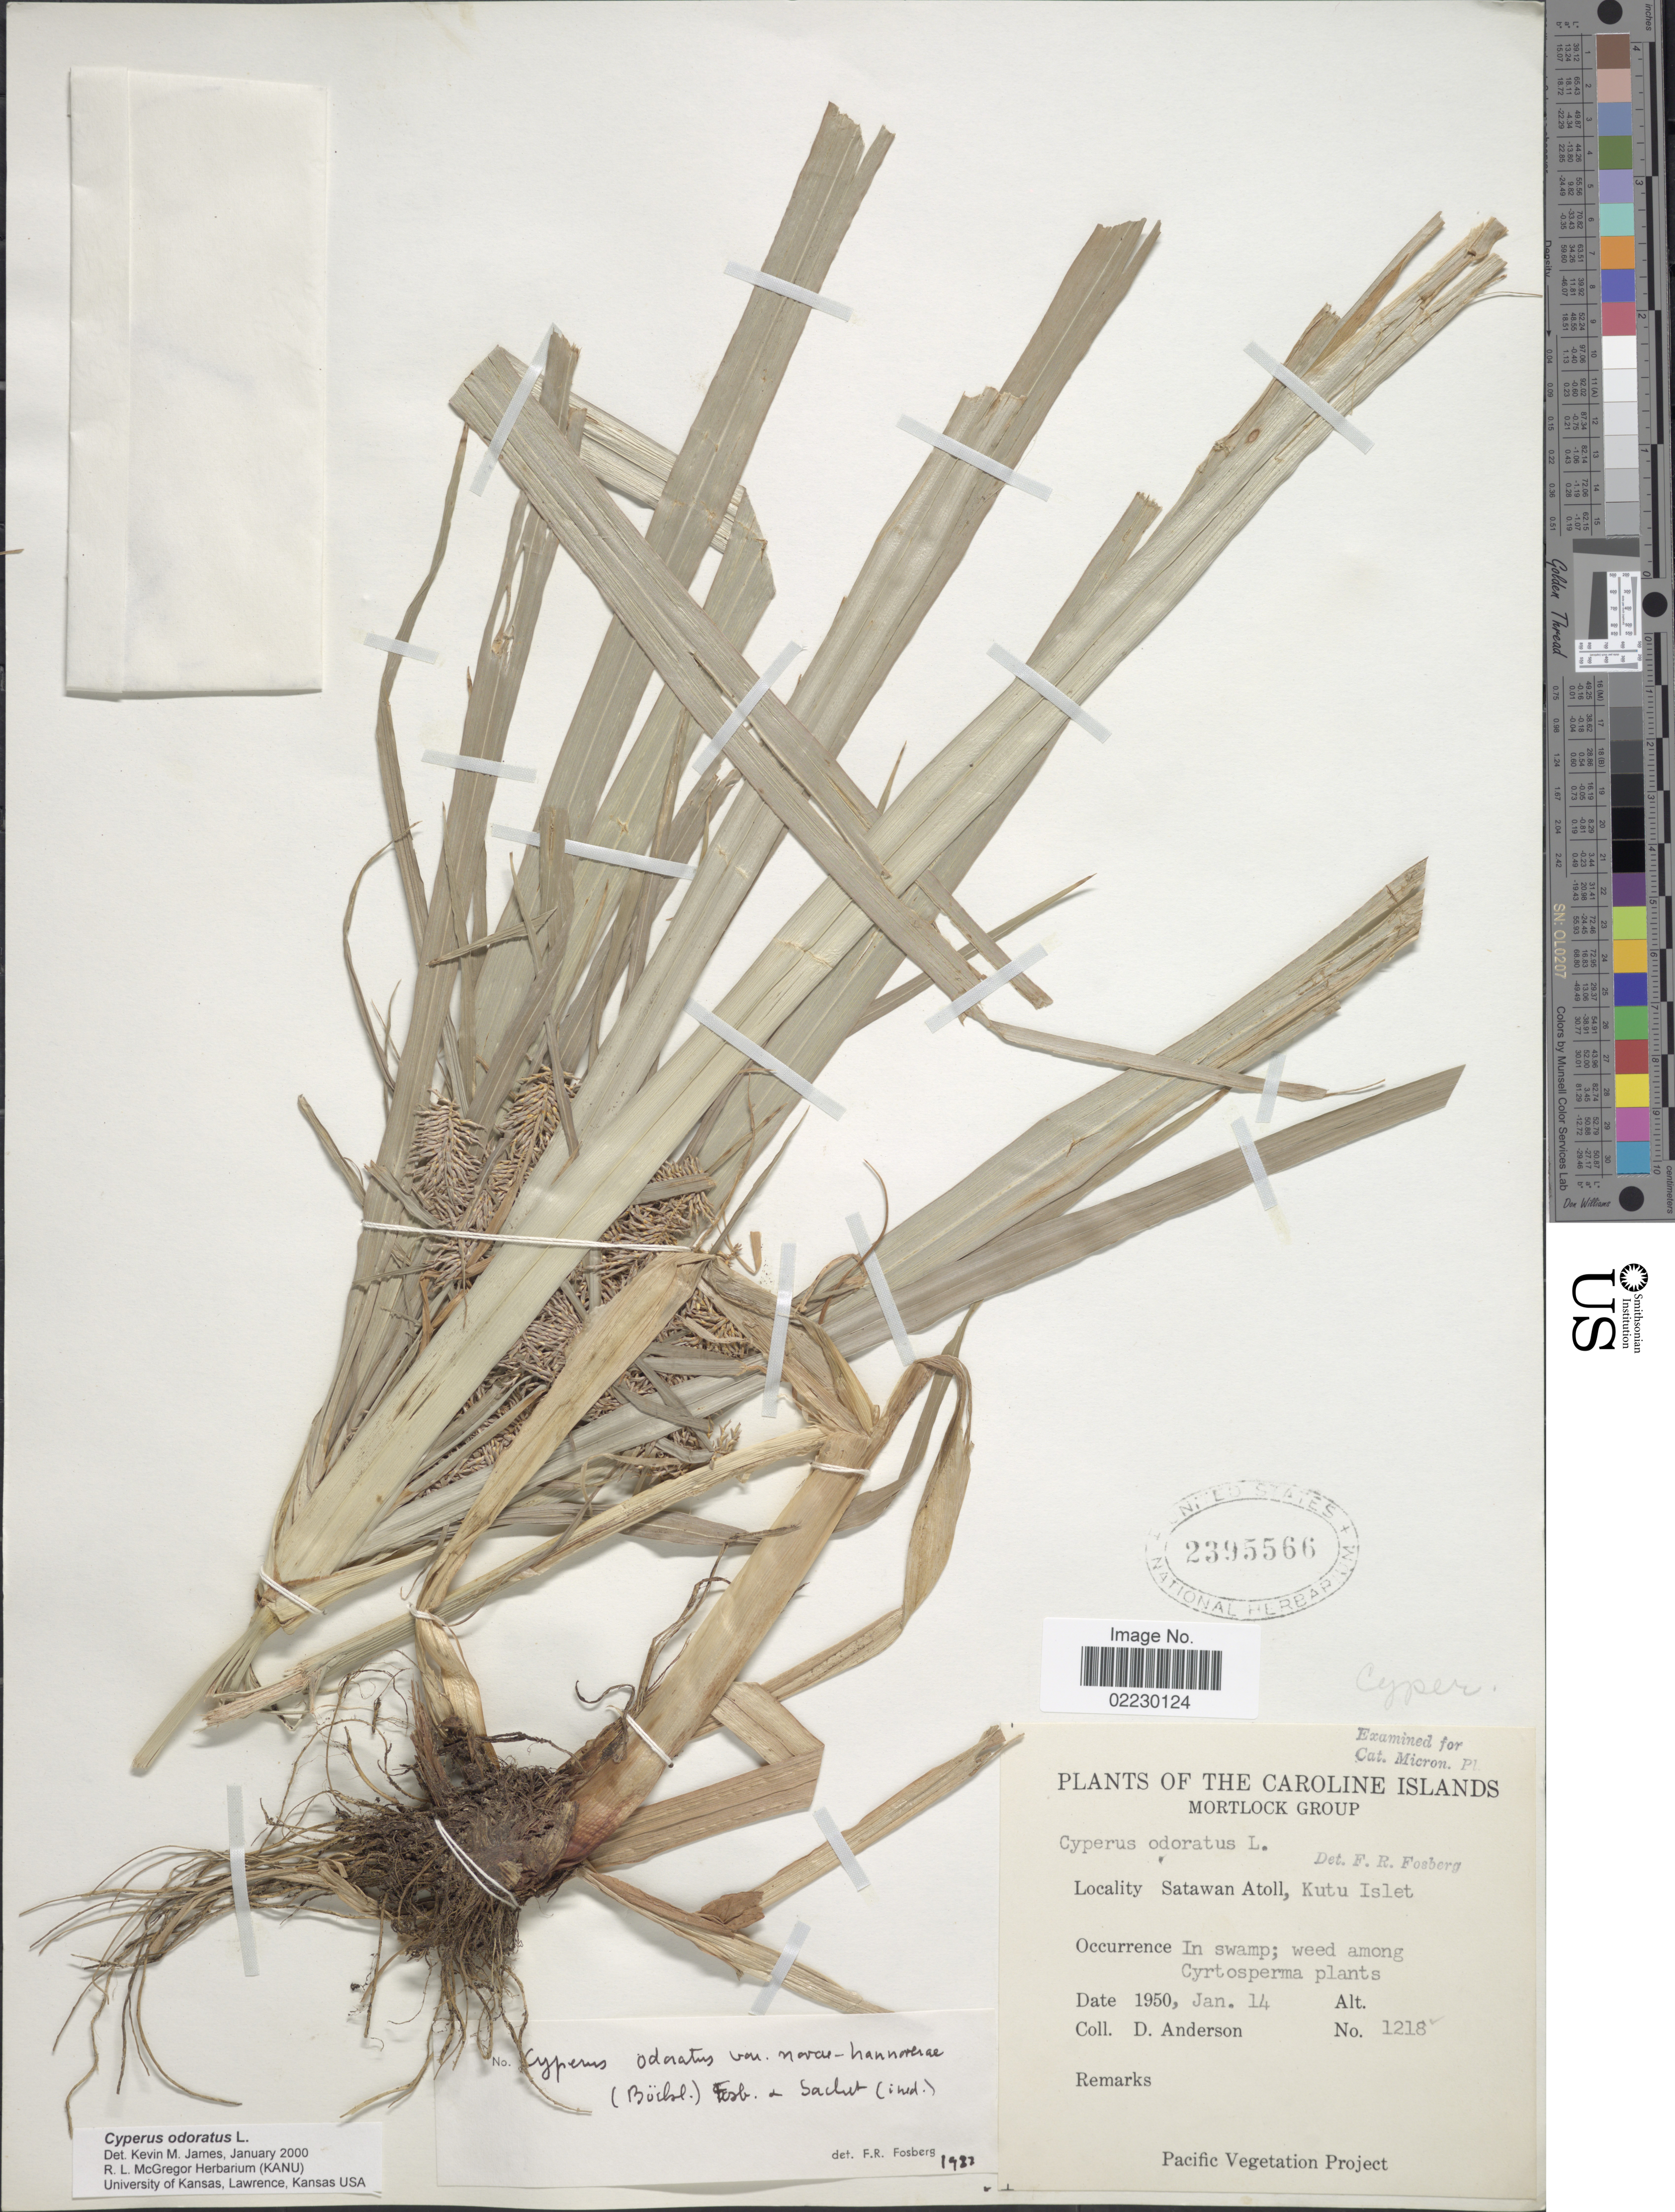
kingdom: Plantae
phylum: Tracheophyta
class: Liliopsida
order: Poales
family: Cyperaceae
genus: Cyperus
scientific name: Cyperus odoratus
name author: L.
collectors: D. Anderson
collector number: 1218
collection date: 1950-01-14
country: Micronesia, Federated States of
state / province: Truk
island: Satawan Atoll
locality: Mortlock Group, Satawan Atoll, Kutu Islet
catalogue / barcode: US 2395566